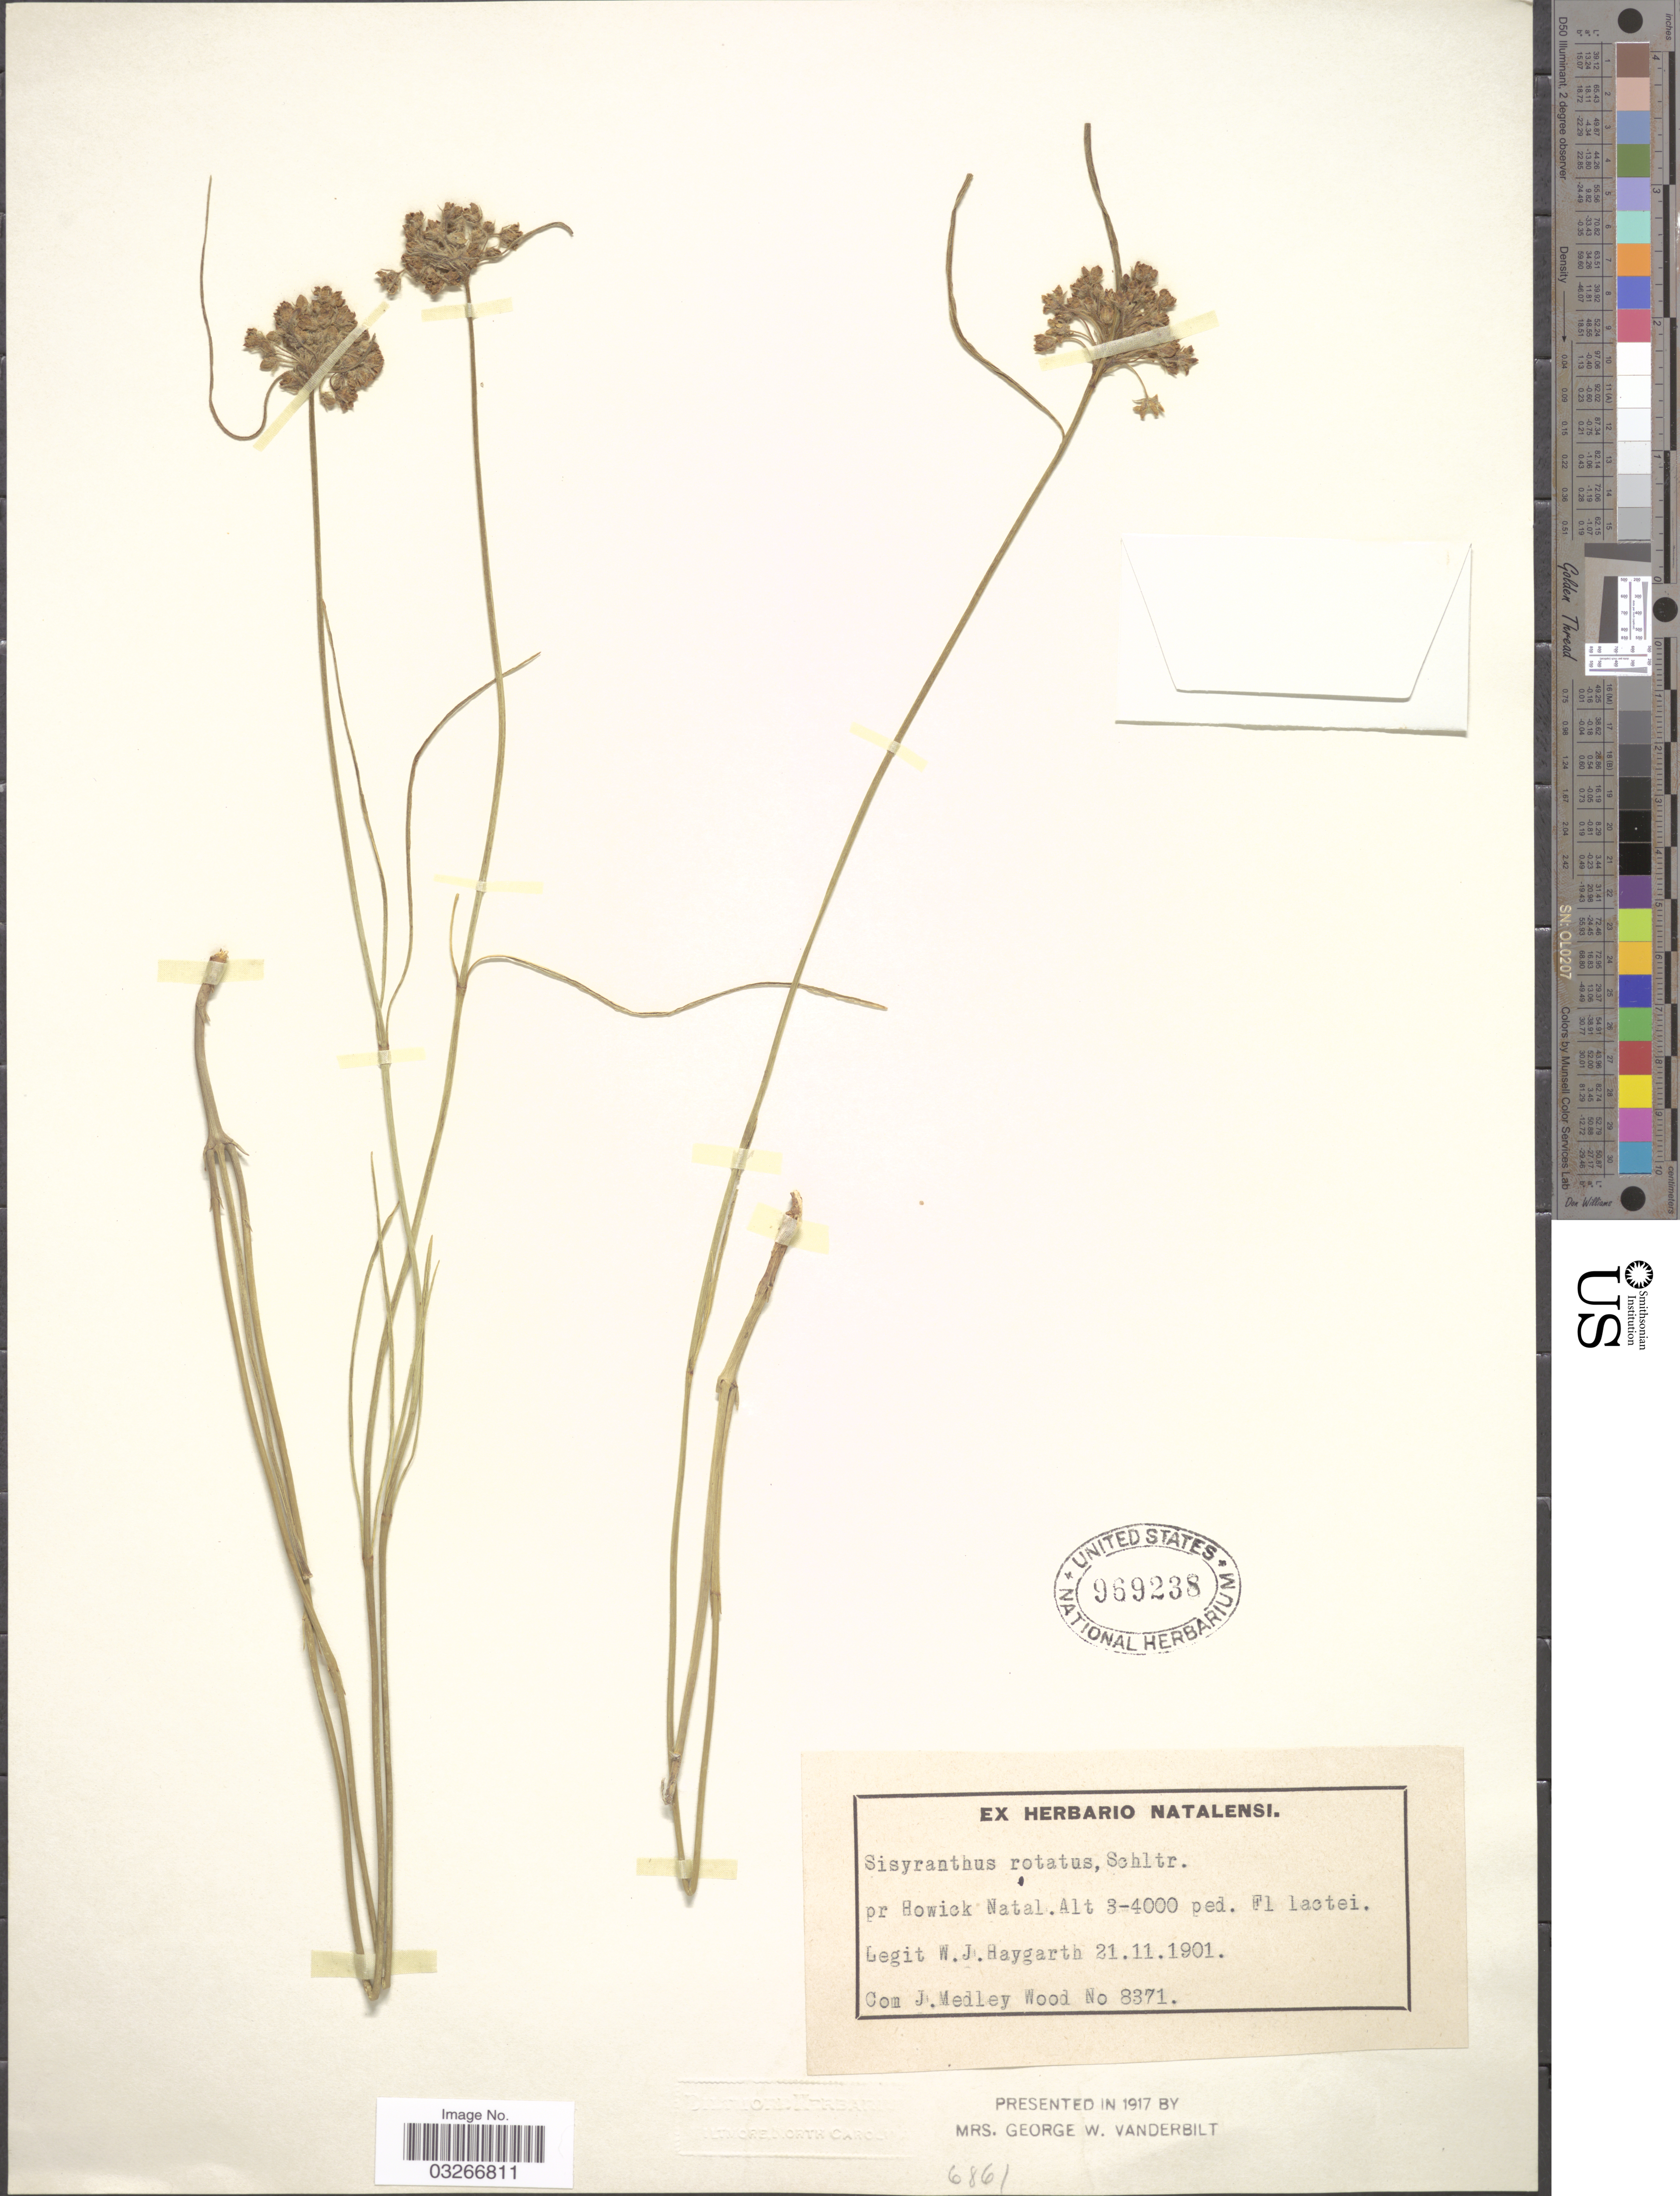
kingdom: Plantae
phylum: Tracheophyta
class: Magnoliopsida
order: Gentianales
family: Apocynaceae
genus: Sisyranthus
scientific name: Sisyranthus rotatus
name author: Schltr.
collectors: W. Haygarth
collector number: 8371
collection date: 1901-11-21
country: South Africa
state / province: KwaZulu-Natal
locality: Pr Howick Natal.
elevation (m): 914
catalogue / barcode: US 969238